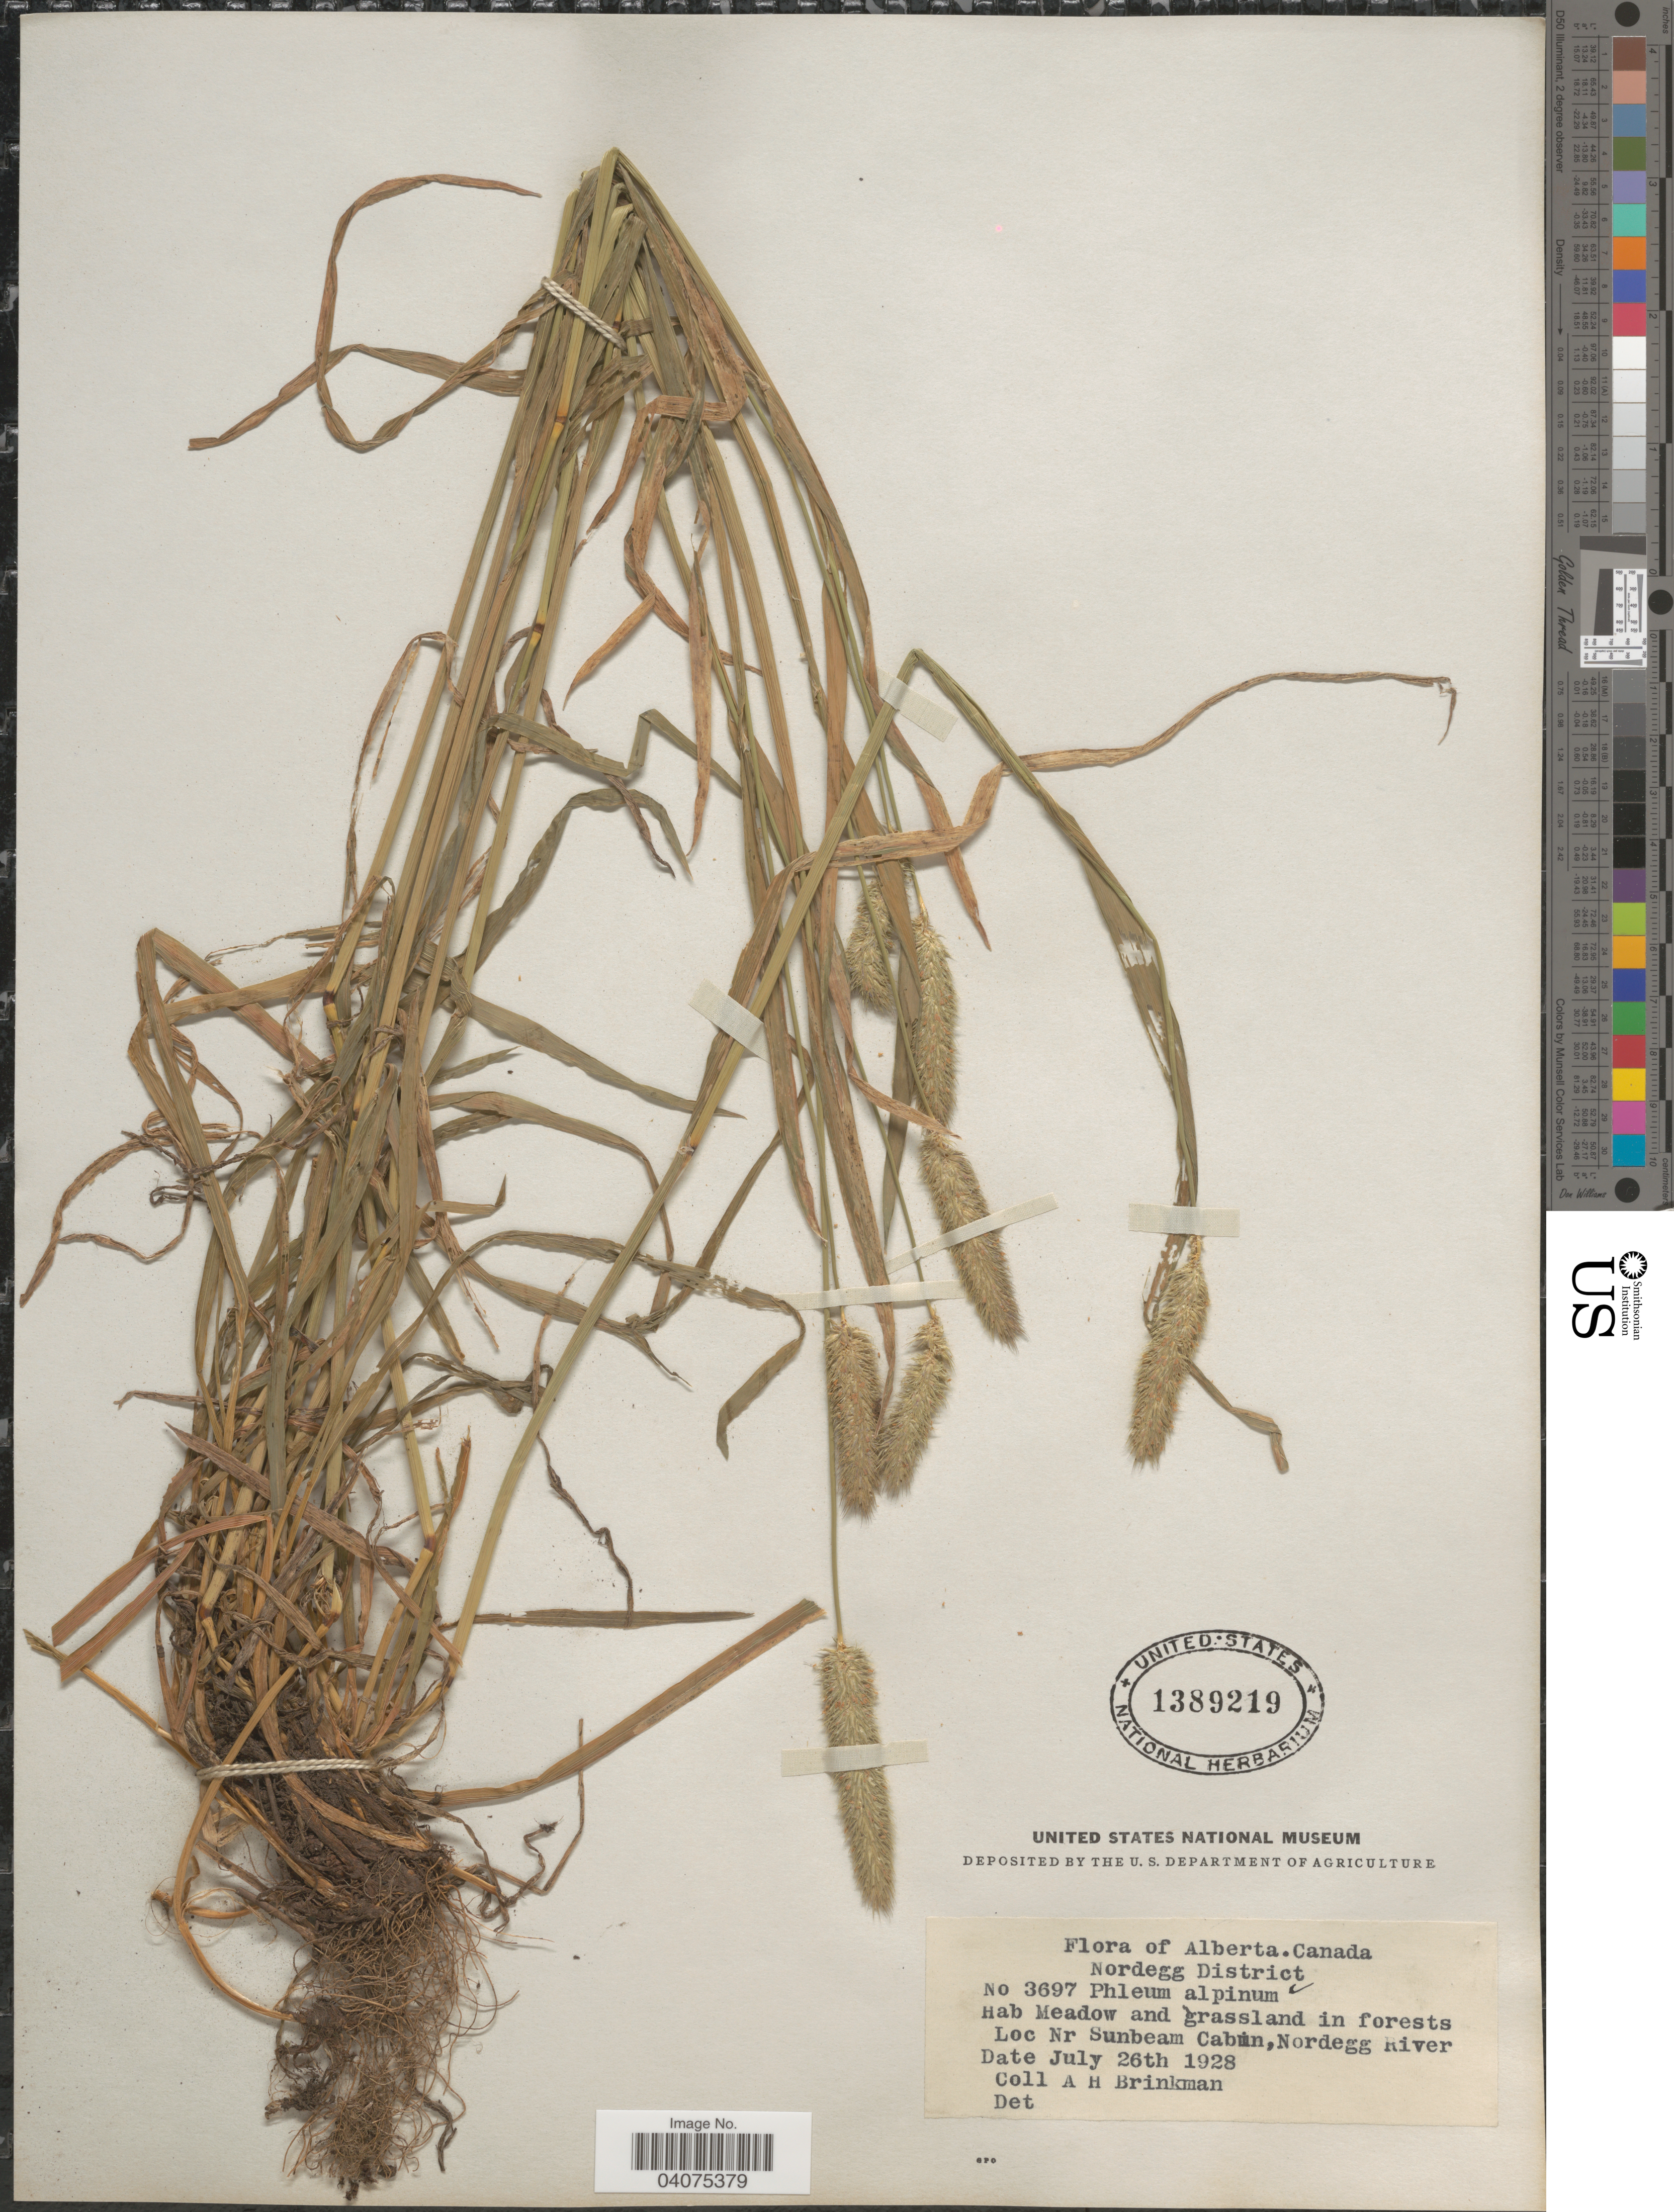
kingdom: Plantae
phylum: Tracheophyta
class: Liliopsida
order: Poales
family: Poaceae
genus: Phleum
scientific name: Phleum alpinum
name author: L.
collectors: A. Brinkman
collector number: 3697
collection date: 1928-07-26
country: Canada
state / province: Alberta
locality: Nordegg District. Meadow and grassland in forests. Nr Sunbeam Cabin, Nordegg River.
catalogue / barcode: US 1389219